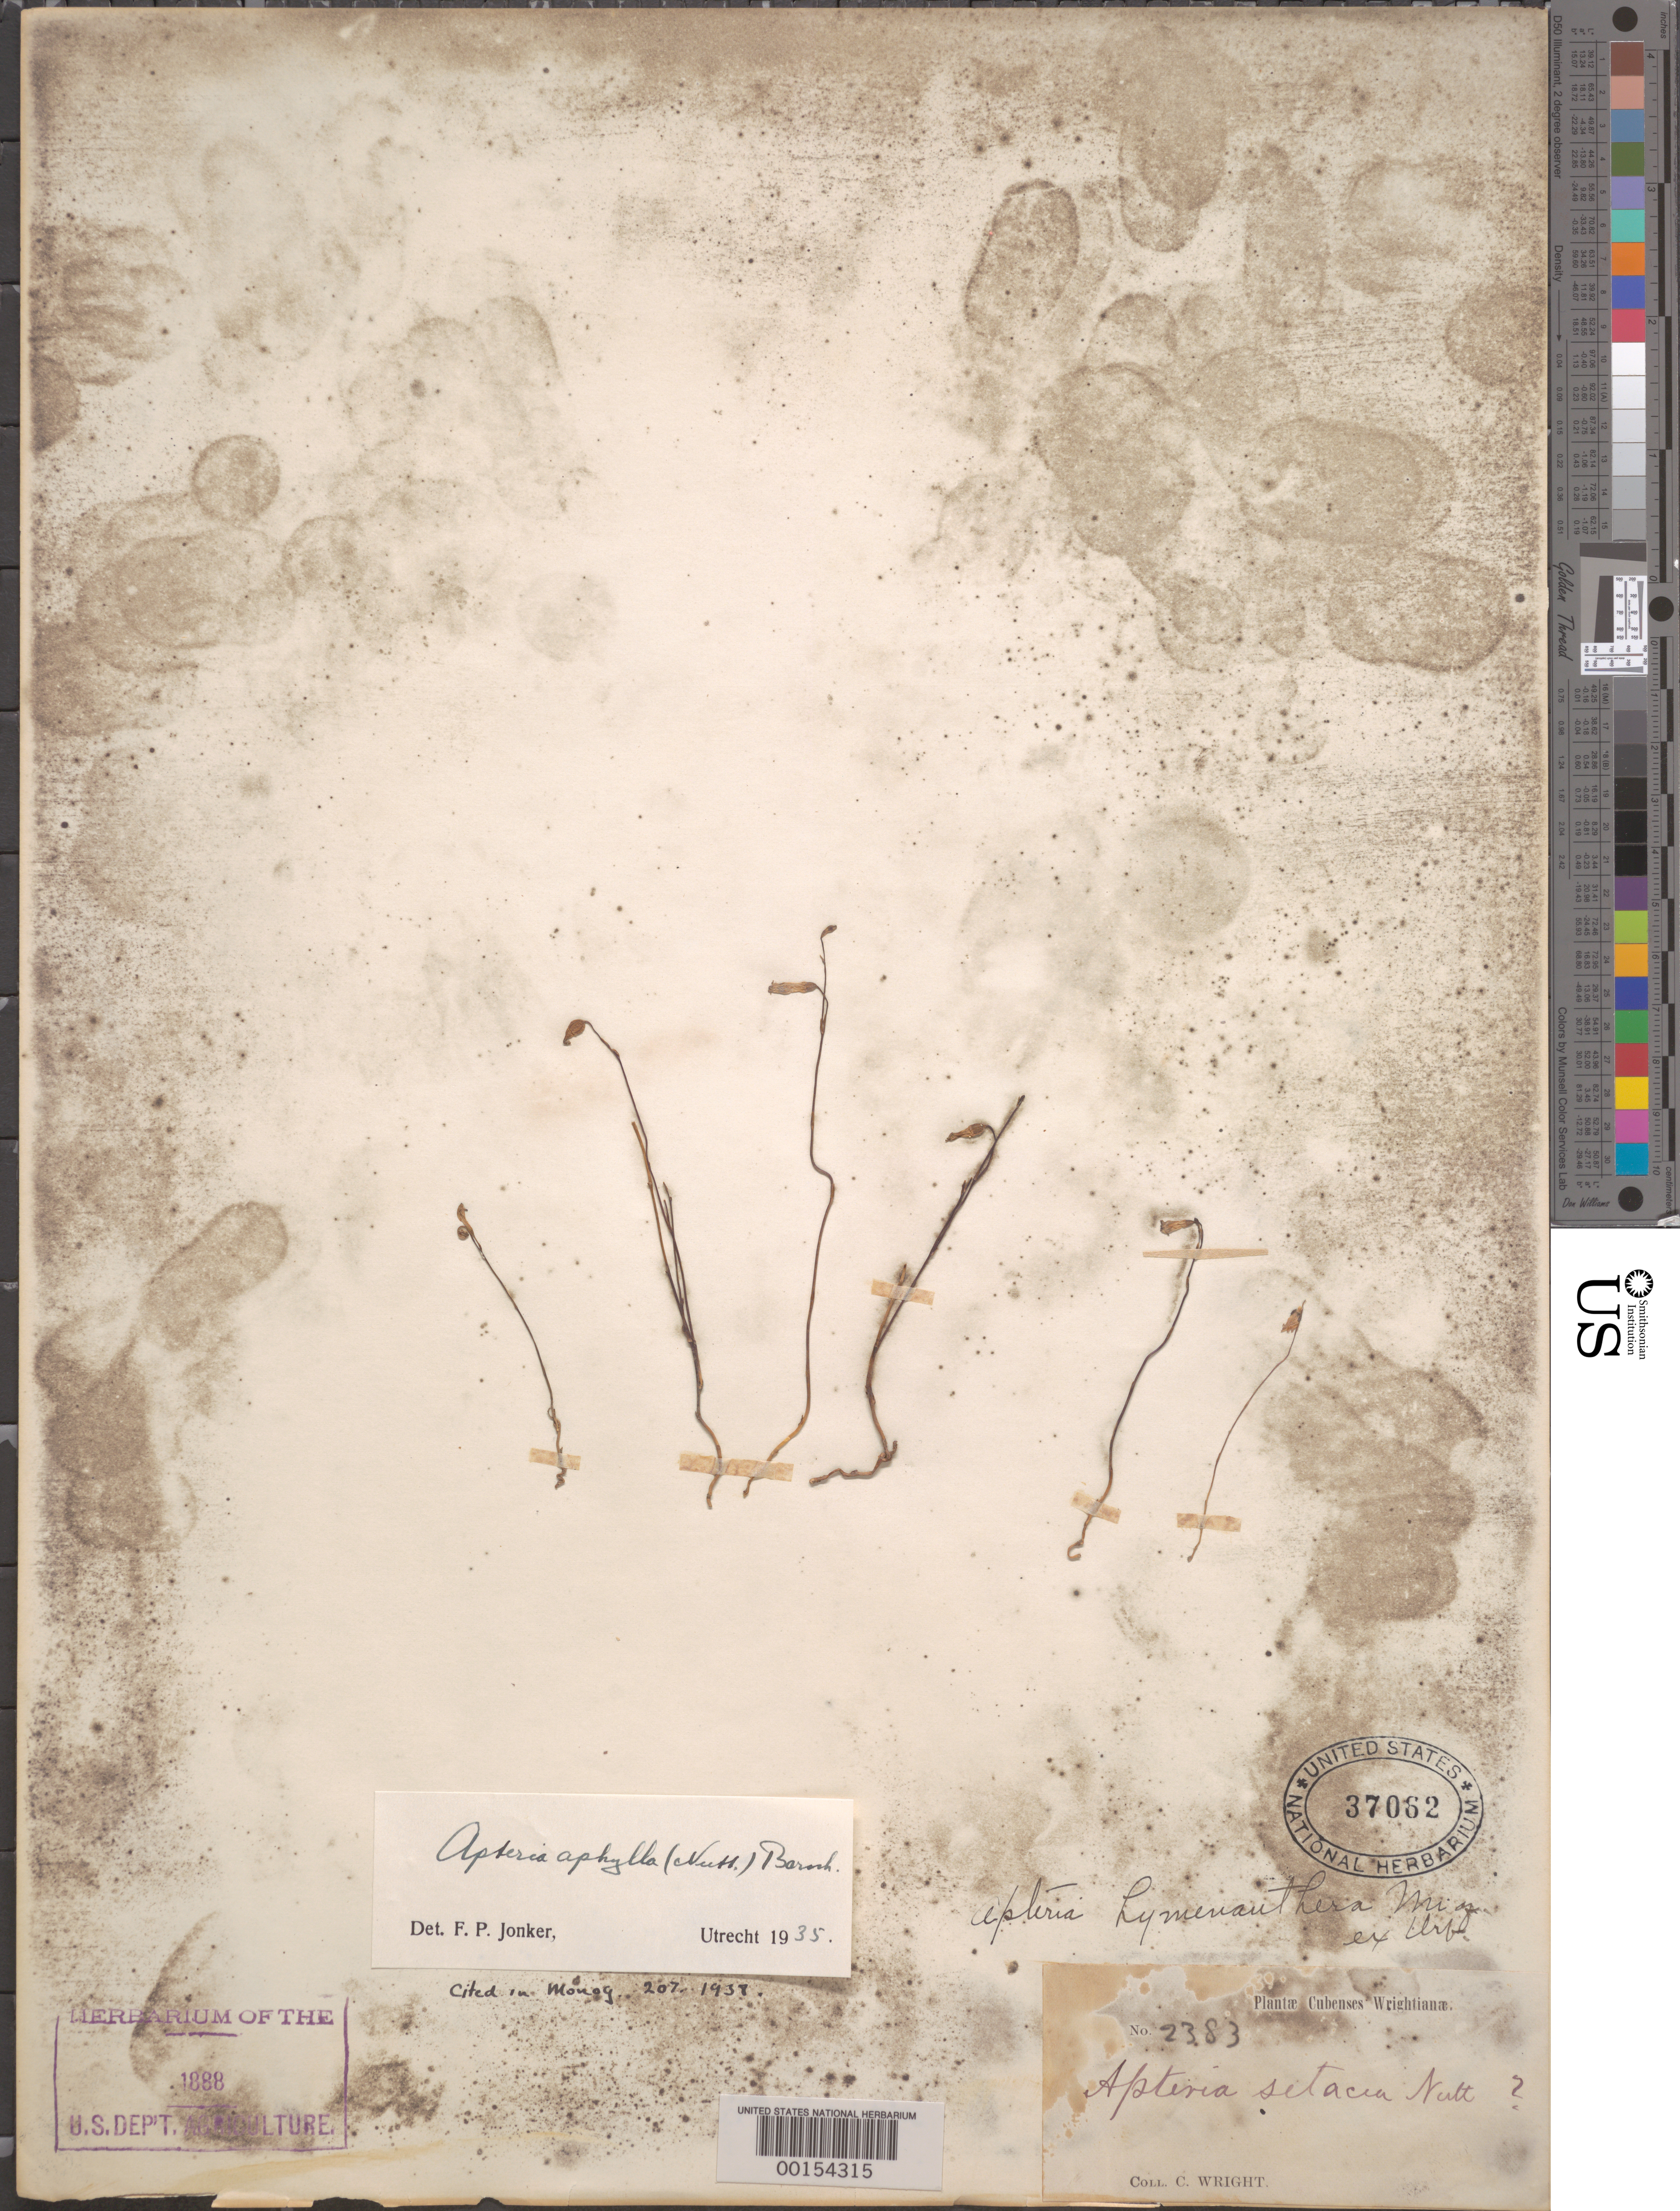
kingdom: Plantae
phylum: Tracheophyta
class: Liliopsida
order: Dioscoreales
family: Burmanniaceae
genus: Apteria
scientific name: Apteria aphylla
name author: (Nutt.) Barnhart ex Small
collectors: C. Wright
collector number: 2383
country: Cuba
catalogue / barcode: US 37062